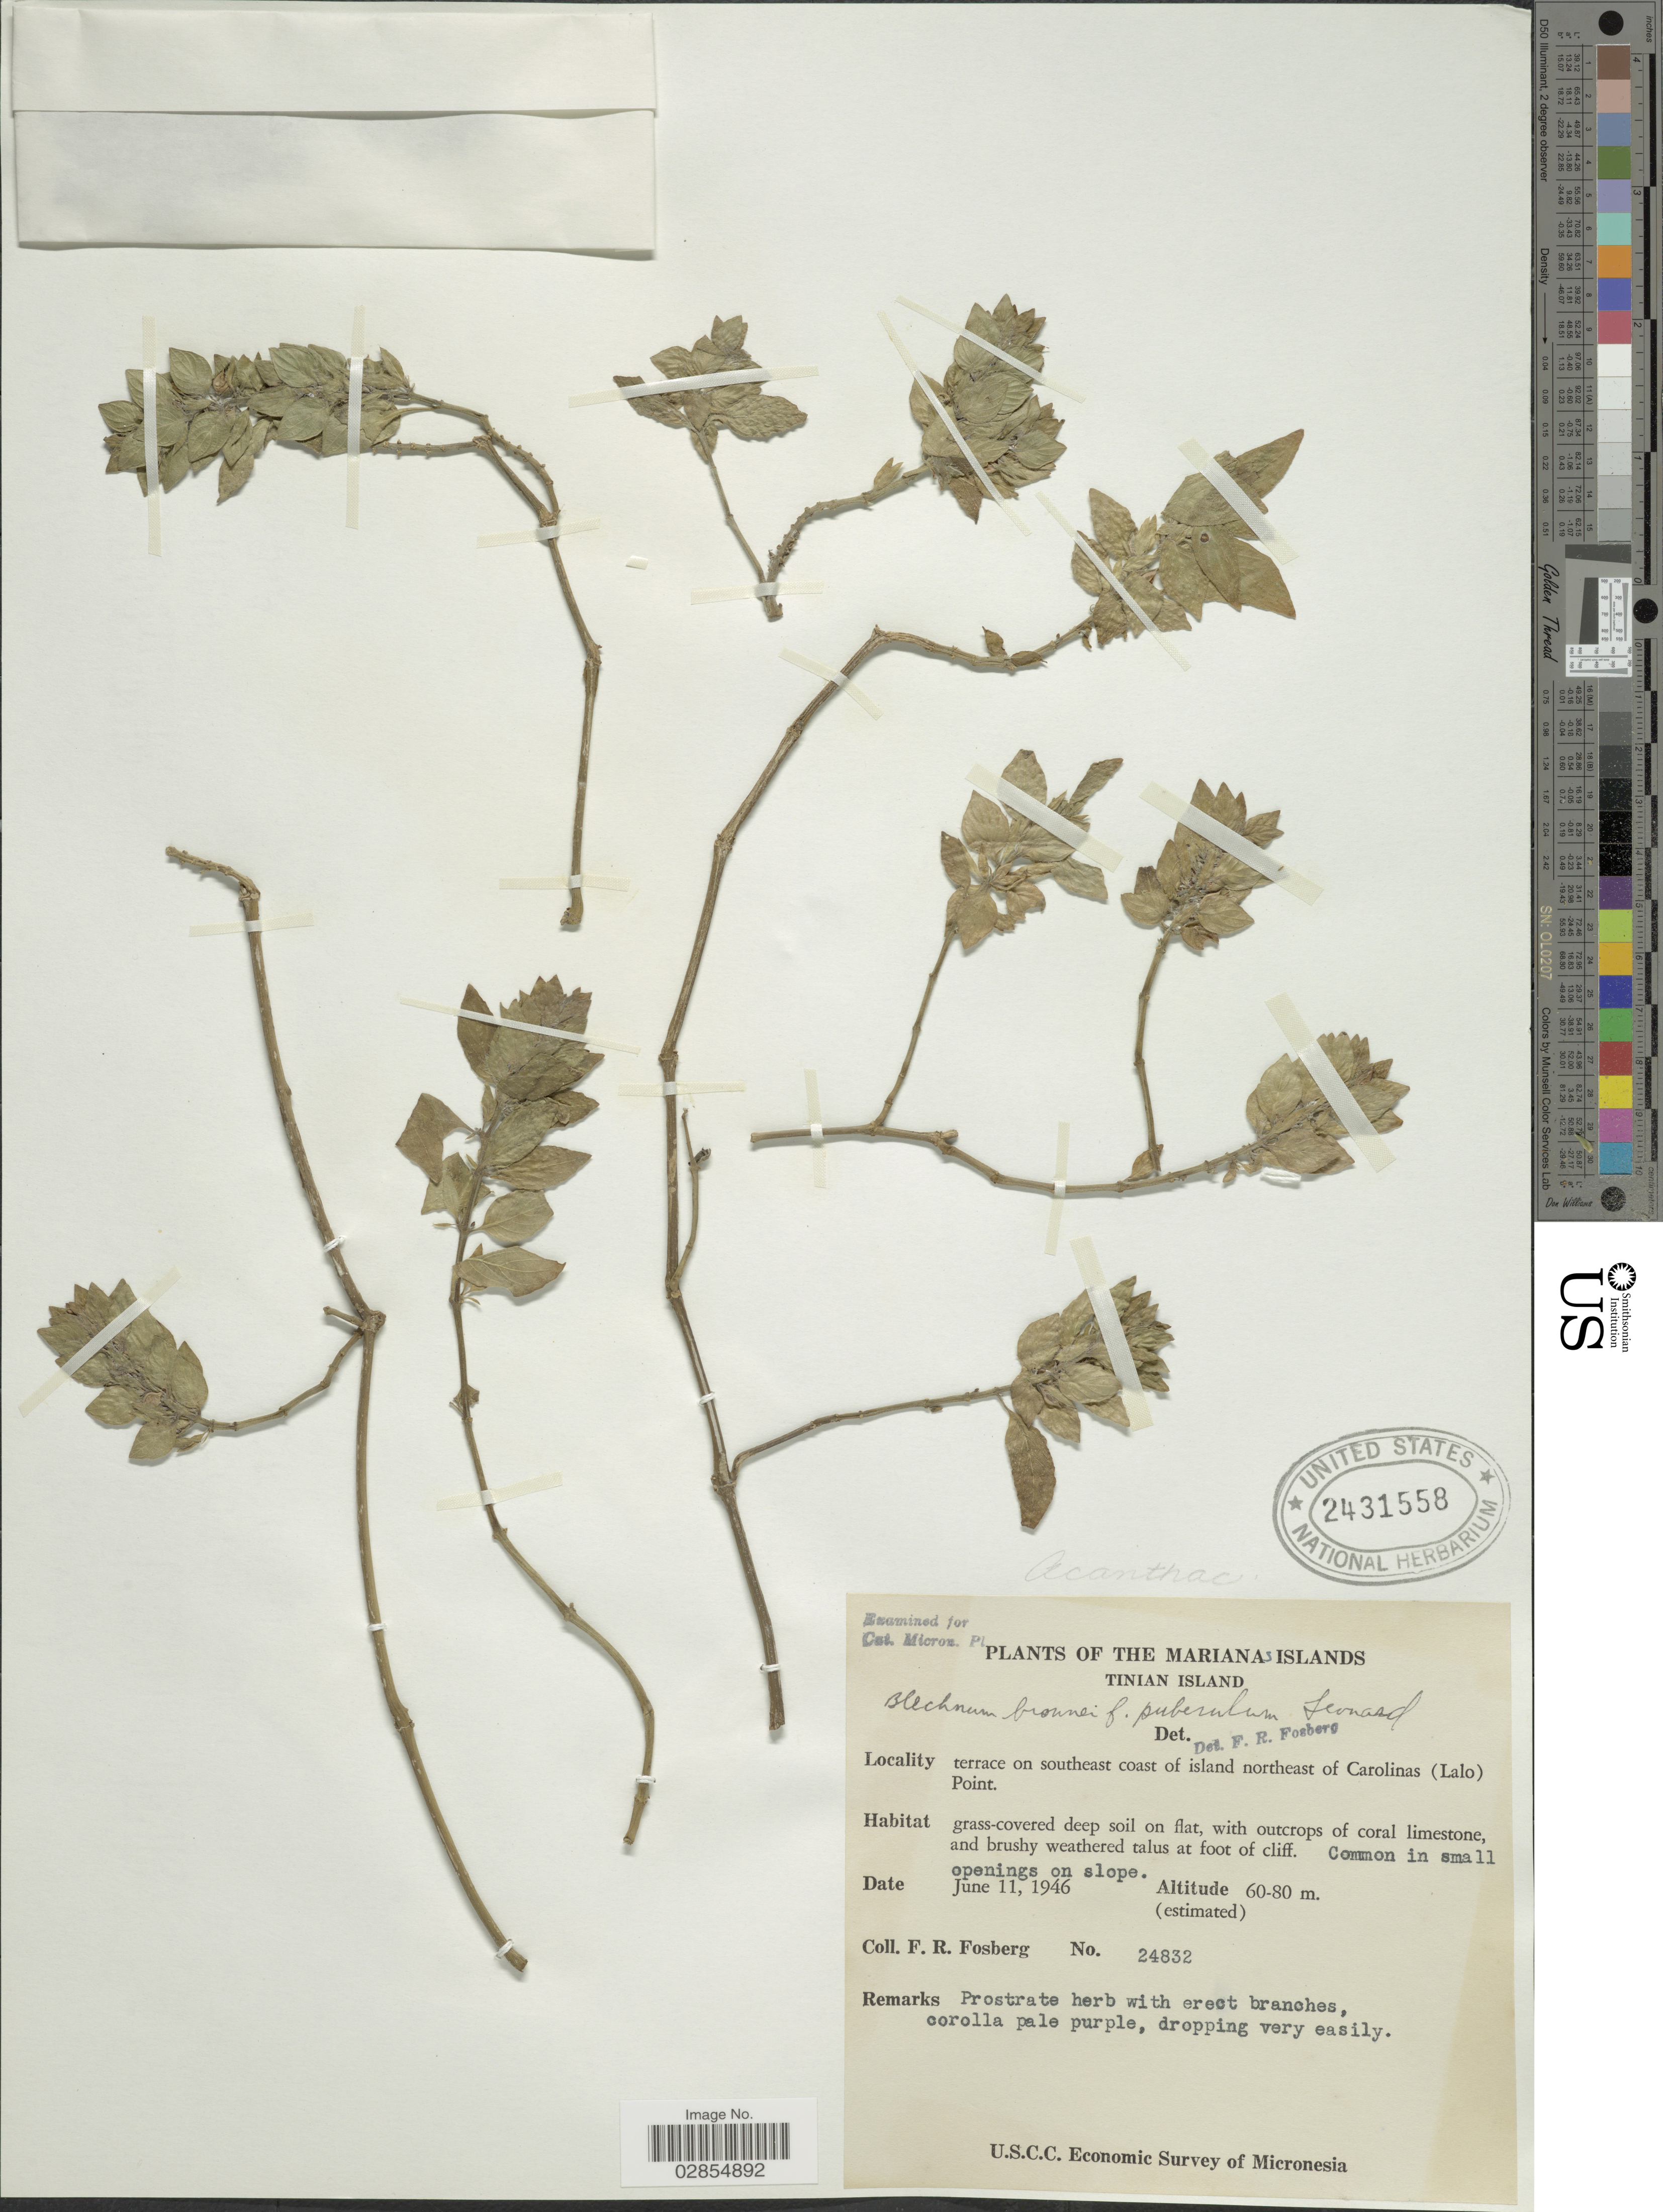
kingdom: Plantae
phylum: Tracheophyta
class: Magnoliopsida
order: Lamiales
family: Acanthaceae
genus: Blechum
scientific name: Blechum pyramidatum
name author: (Lam.) Urb.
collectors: F. R. Fosberg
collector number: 24832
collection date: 1946-06-11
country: Northern Mariana Islands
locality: Marianas Islands. Tinian Island. Terrace on southeast coast of island northeast of Carolinas (Lalo) Point.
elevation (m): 60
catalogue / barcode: US 2431558